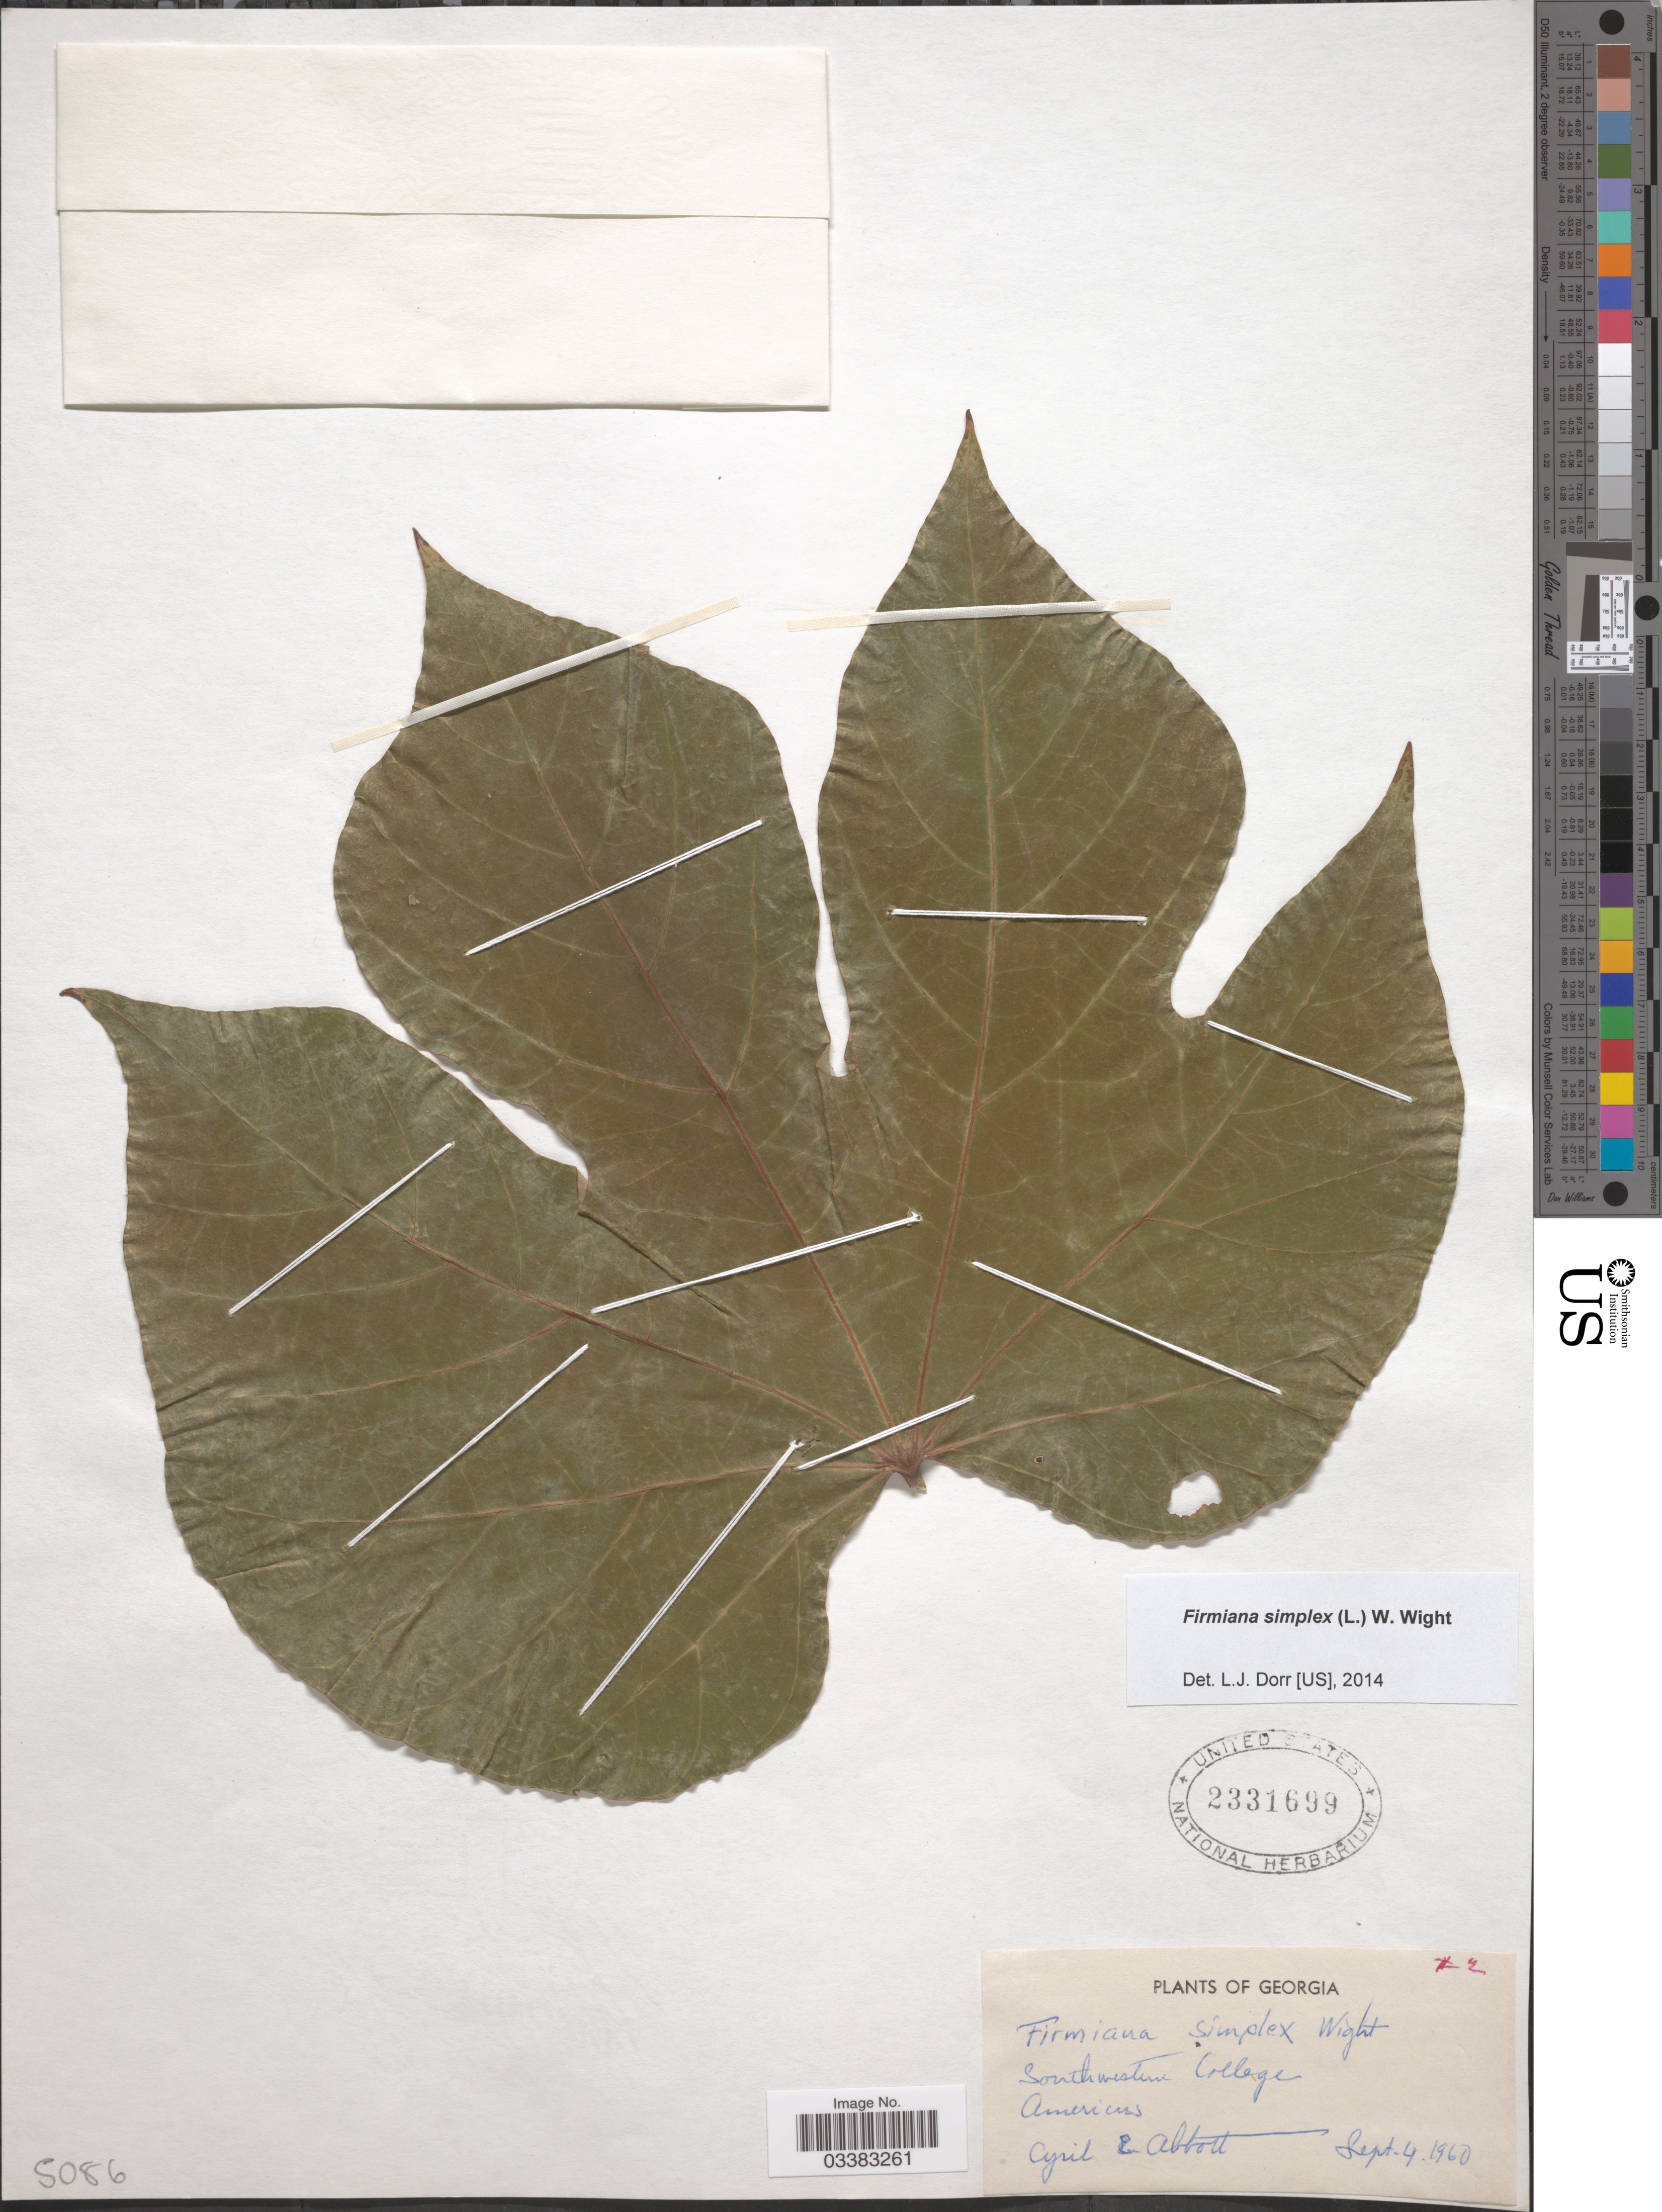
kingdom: Plantae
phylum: Tracheophyta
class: Magnoliopsida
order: Malvales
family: Malvaceae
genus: Firmiana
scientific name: Firmiana simplex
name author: (L.) W. Wight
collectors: C. E. Abbott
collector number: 2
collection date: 1960-09-04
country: United States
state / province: Georgia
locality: Southwestern College. Americas.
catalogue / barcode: US 2331699